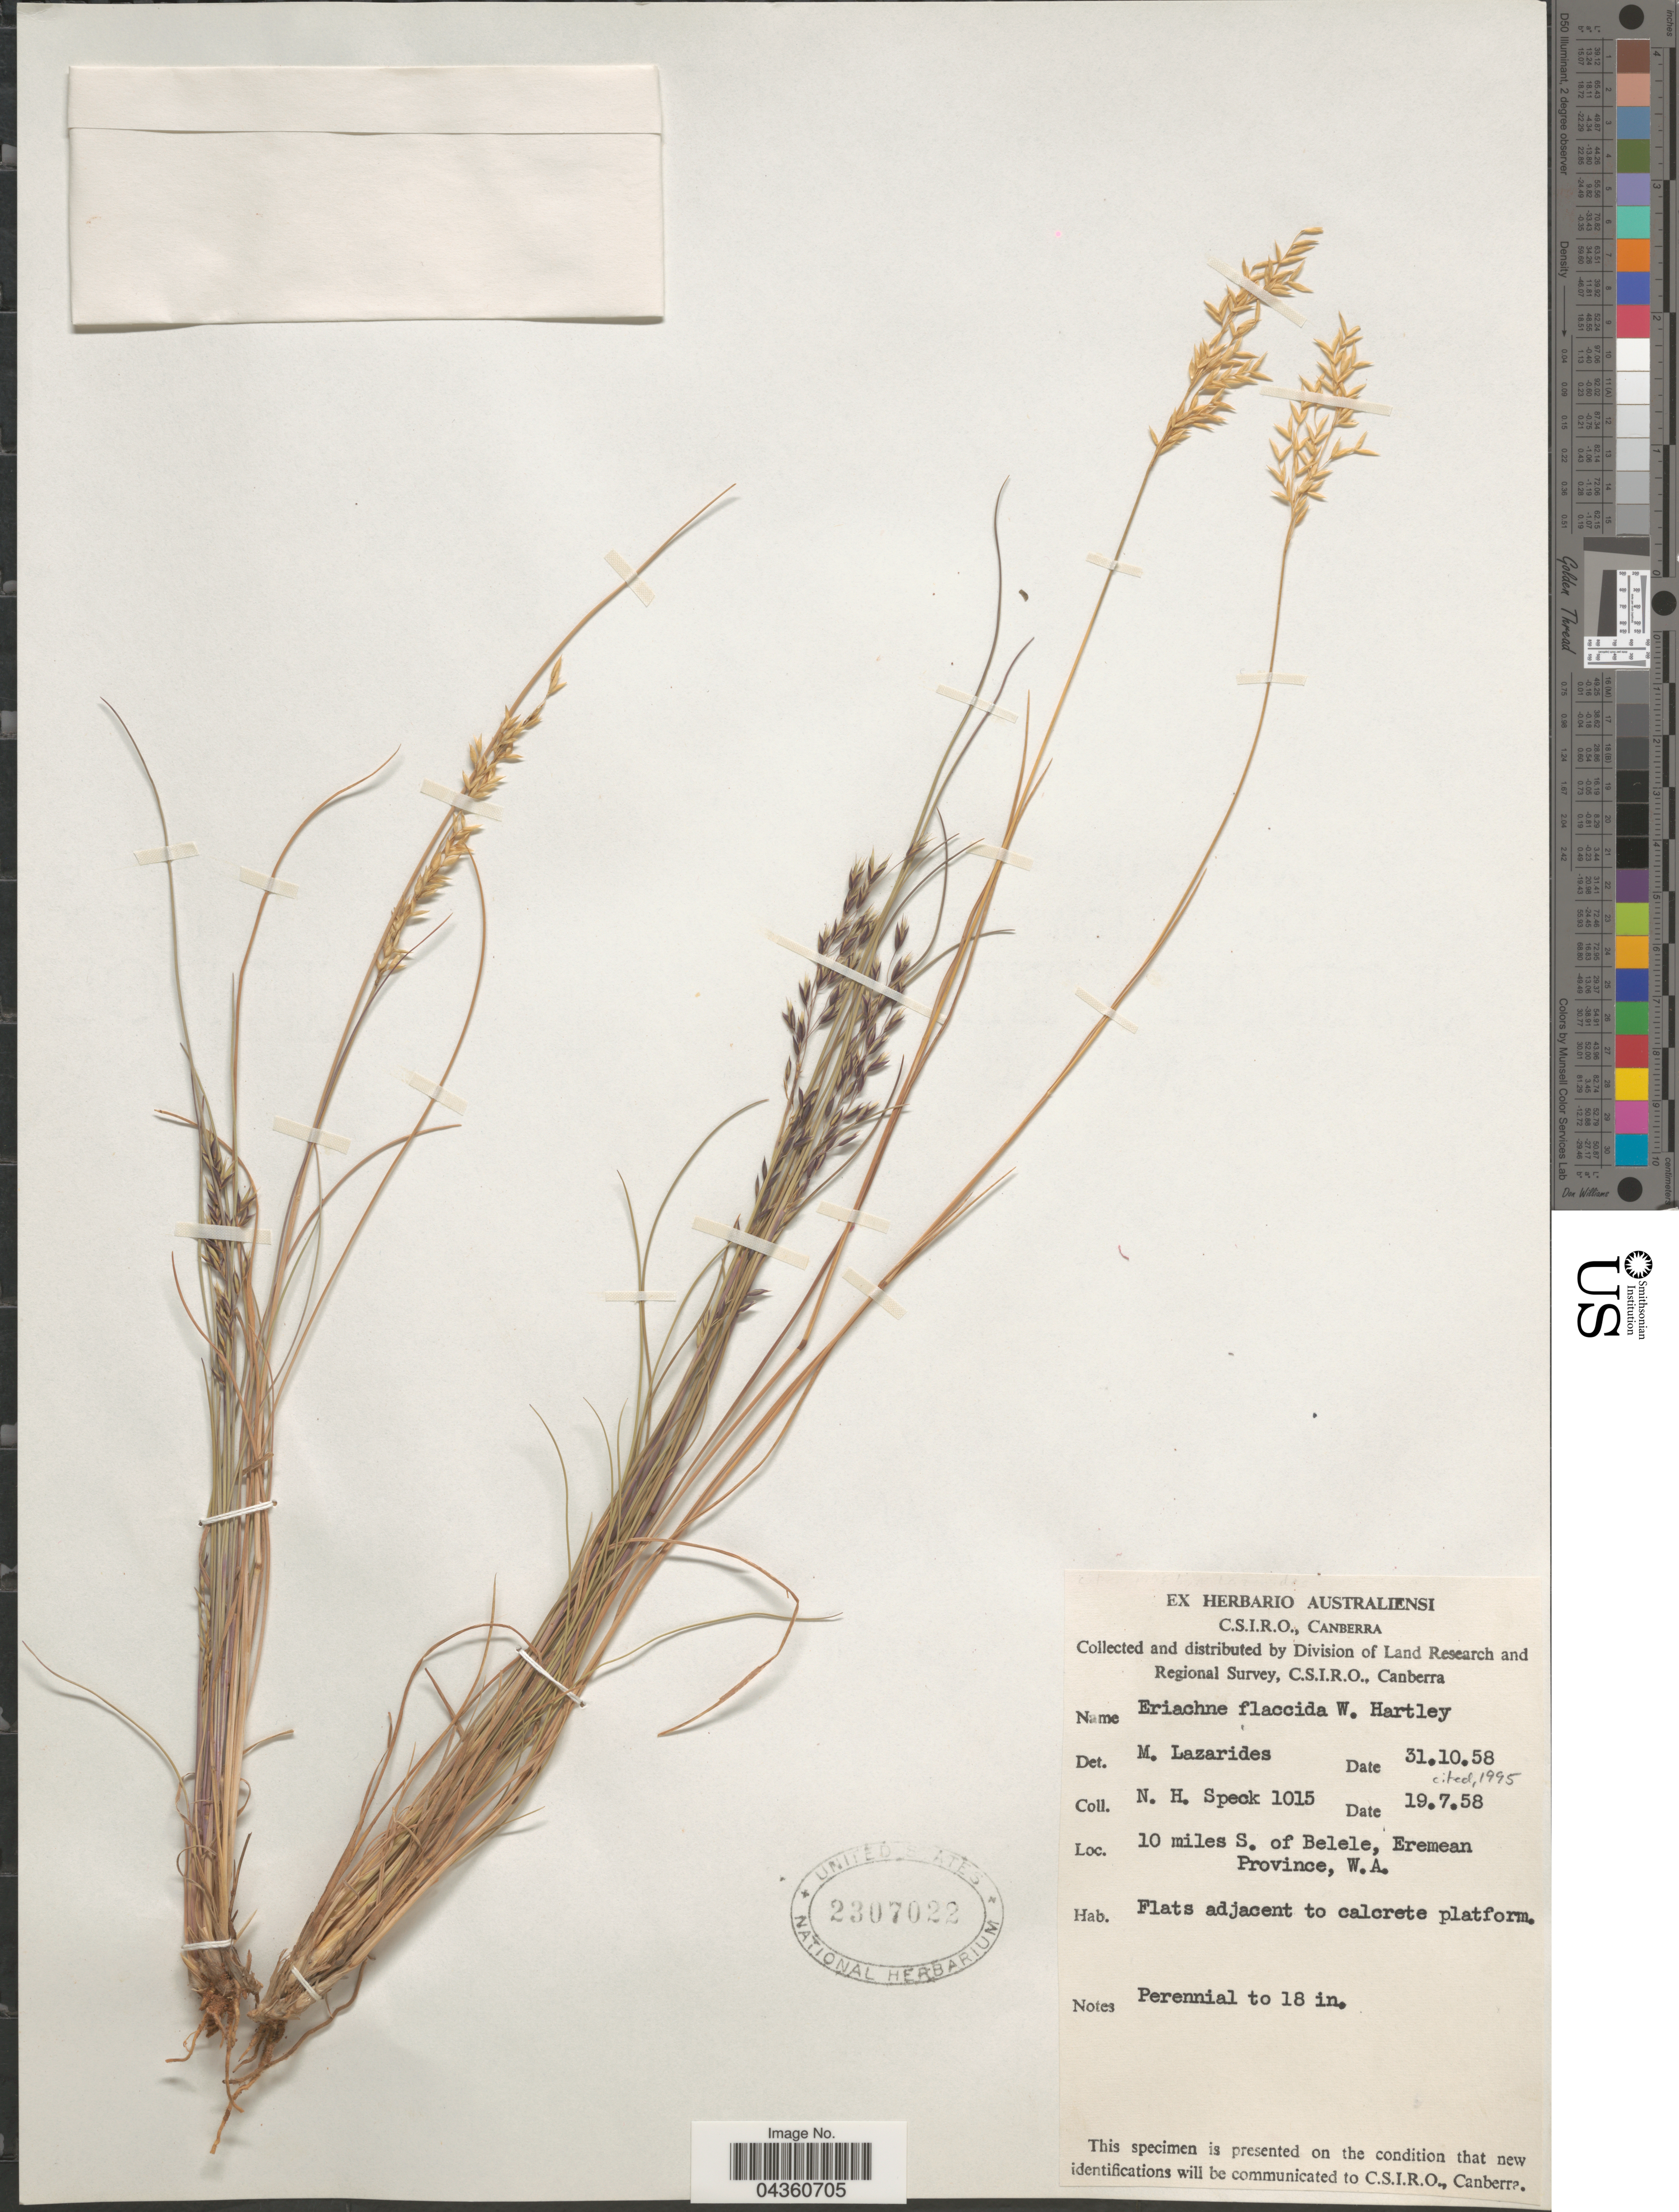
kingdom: Plantae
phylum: Tracheophyta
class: Liliopsida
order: Poales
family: Poaceae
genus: Eriachne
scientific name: Eriachne filiformis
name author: Hartley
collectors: N. Speck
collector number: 1015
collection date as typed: Transcribed d/m/y: 19/7/58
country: Australia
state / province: Western Australia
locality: Division of Land Research and Regional Survey. 10 miles S. of Belele, Eremean Province.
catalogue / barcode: US 2307022